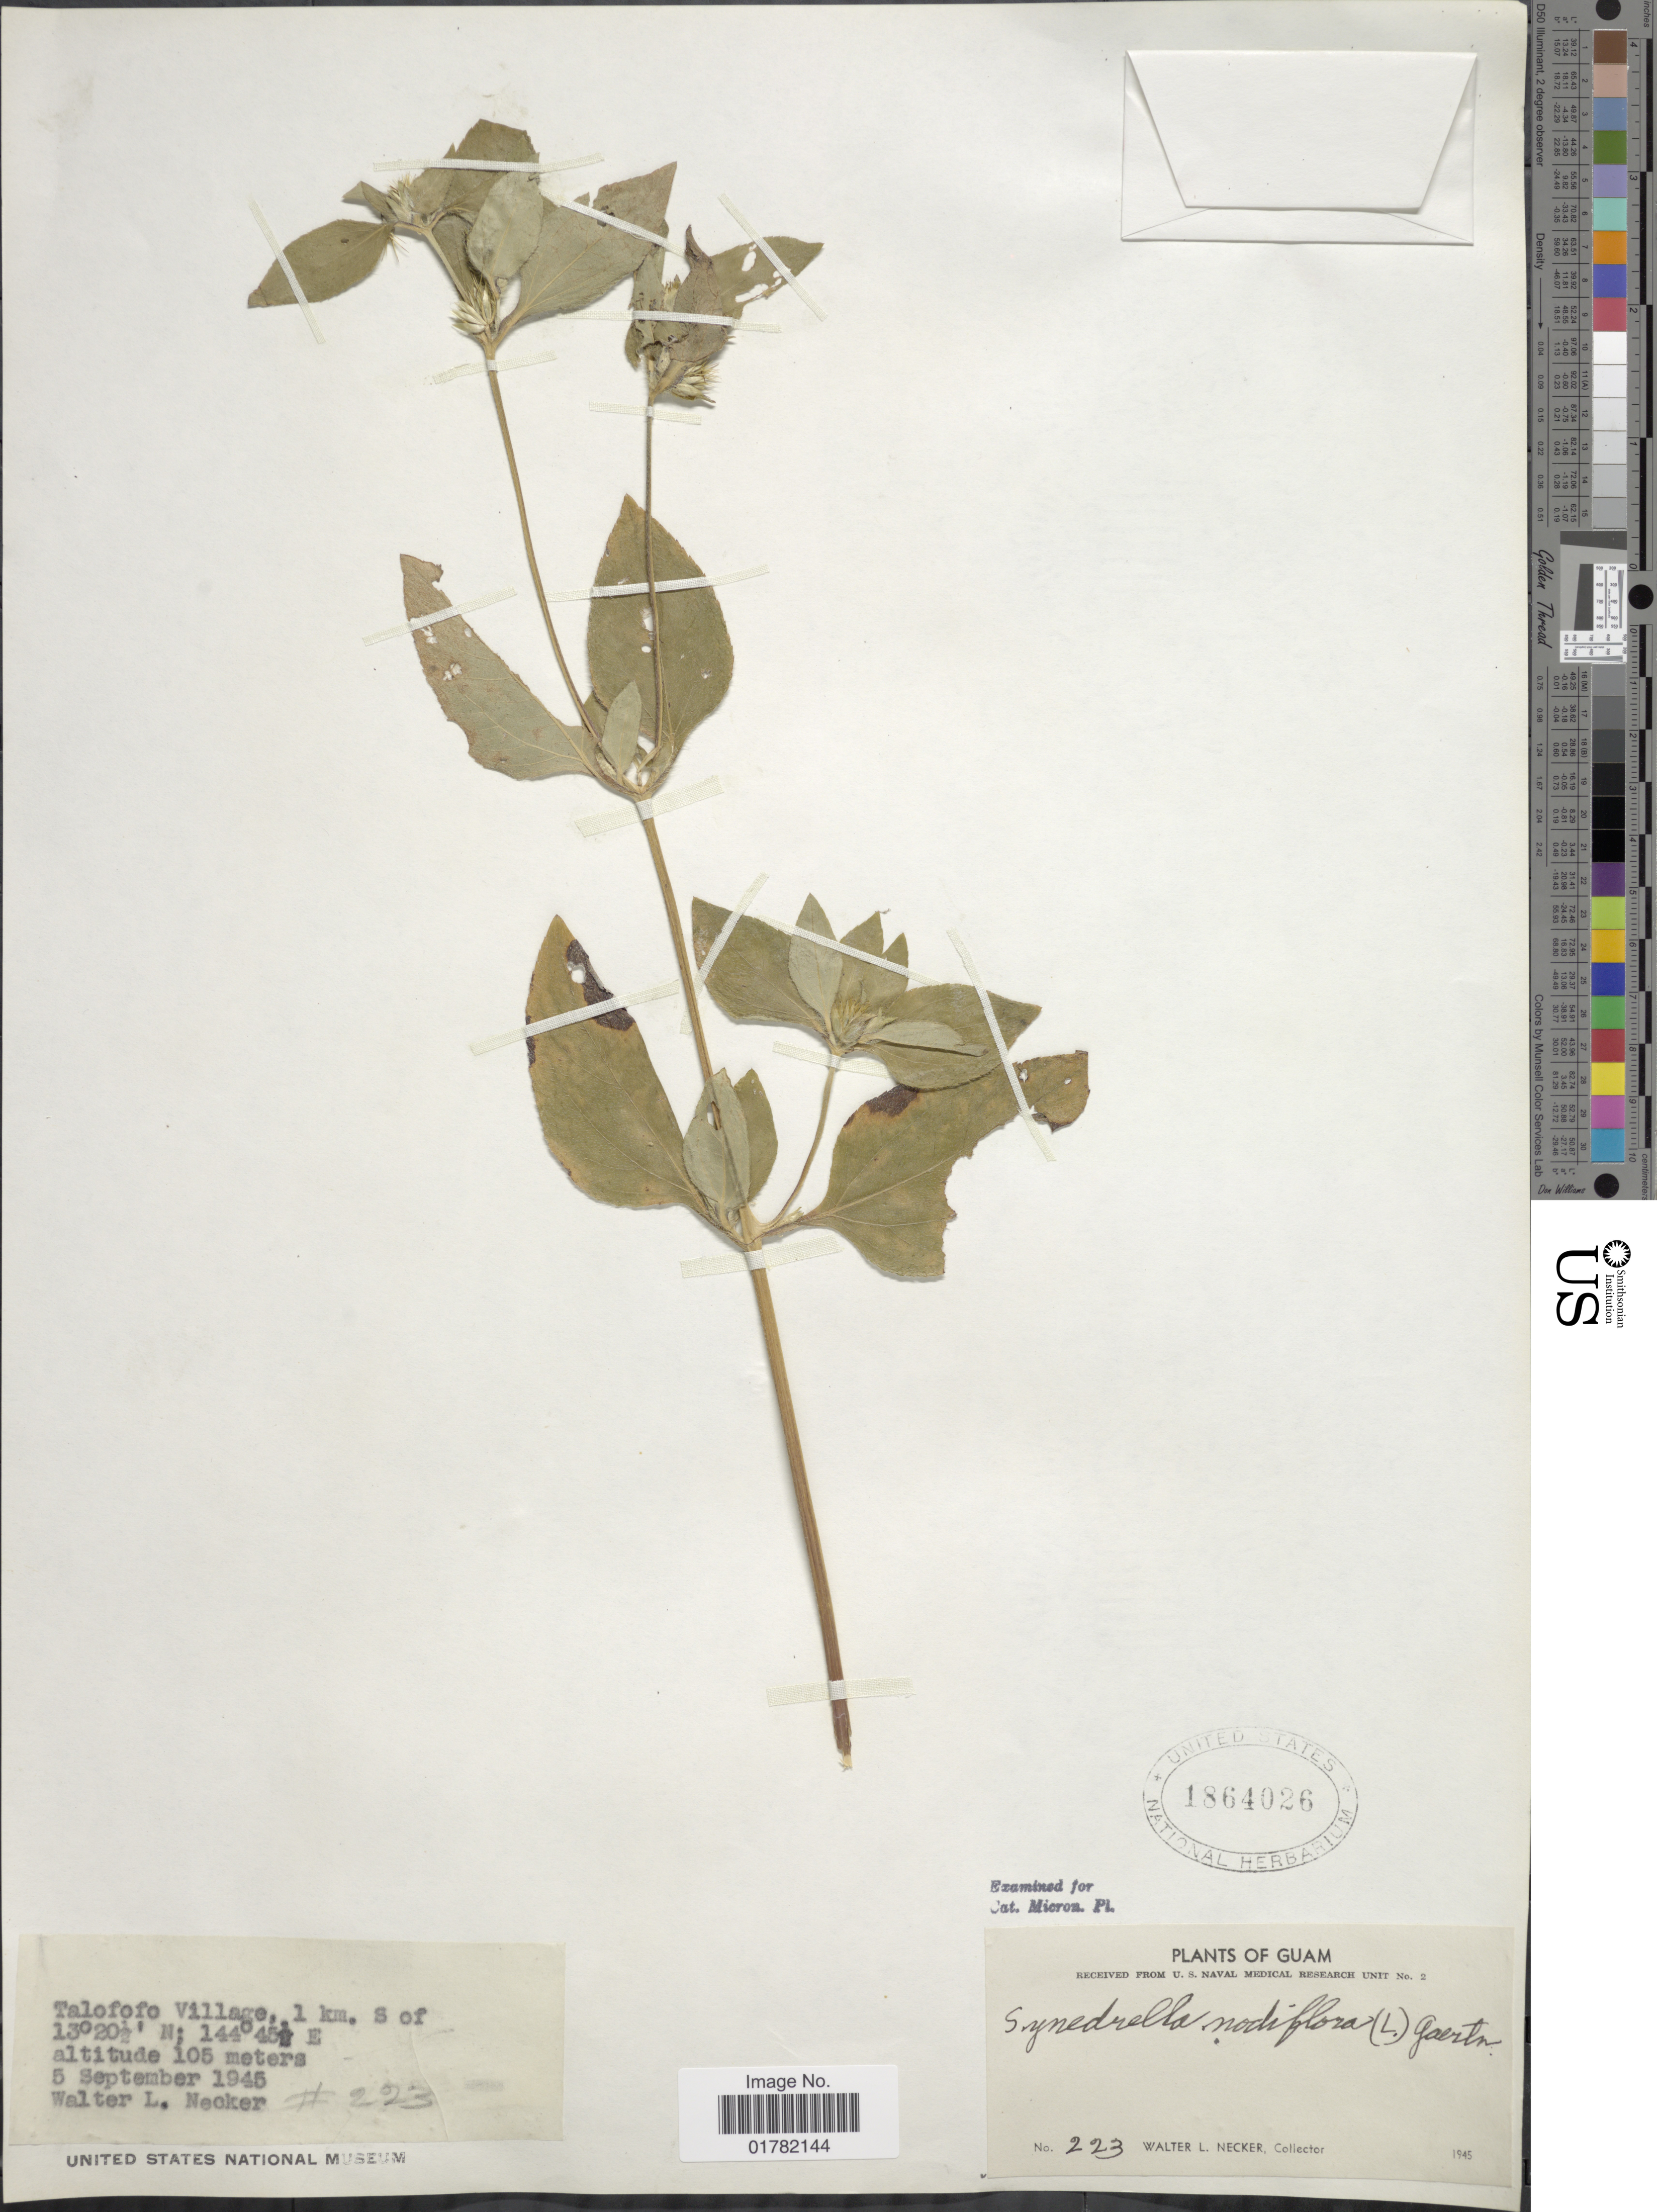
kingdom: Plantae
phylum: Tracheophyta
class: Magnoliopsida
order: Asterales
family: Asteraceae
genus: Synedrella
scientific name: Synedrella nodiflora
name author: (L.) Gaertn.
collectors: W. L. Necker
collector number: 223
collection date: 1945-09-05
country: Guam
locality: Talofofo Village, 1 km S of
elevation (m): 105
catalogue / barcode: US 1864026